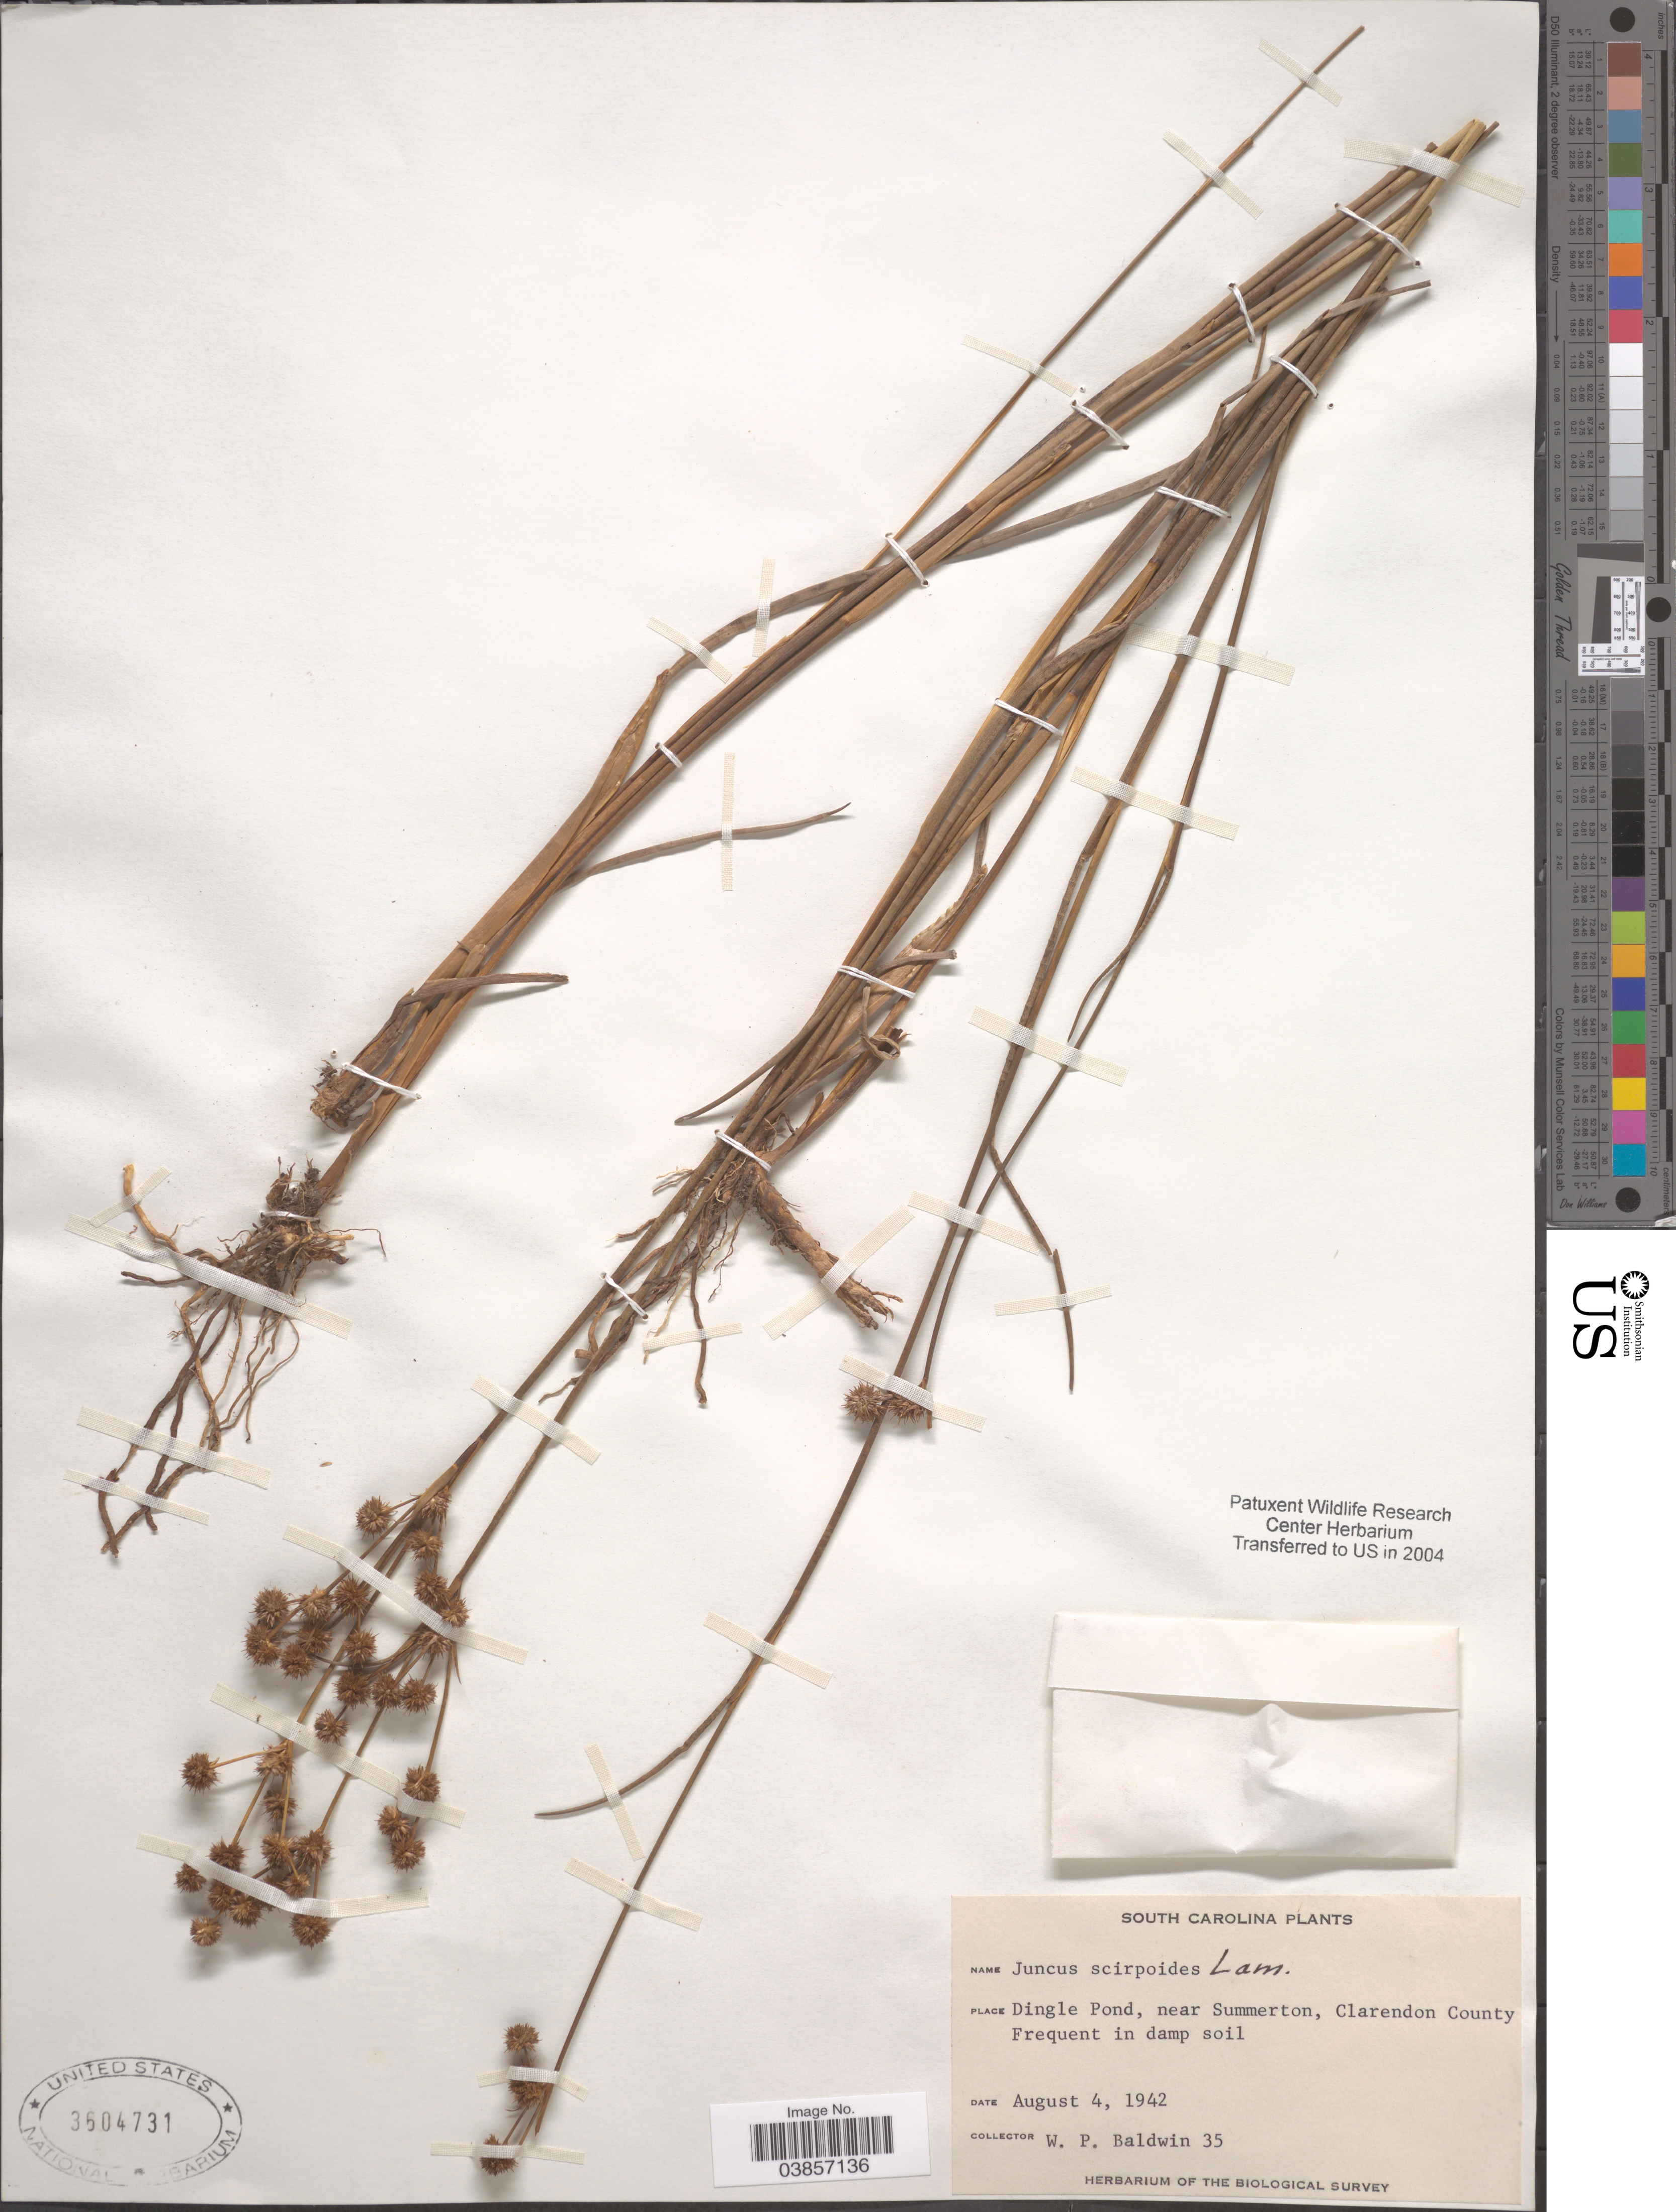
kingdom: Plantae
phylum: Tracheophyta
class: Liliopsida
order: Poales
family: Juncaceae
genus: Juncus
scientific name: Juncus scirpoides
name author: Lam.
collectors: W. Baldwin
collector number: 35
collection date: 1942-08-04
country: United States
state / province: South Carolina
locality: Dingle Pond, near Summerton, Clarendon County.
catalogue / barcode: US 3604731